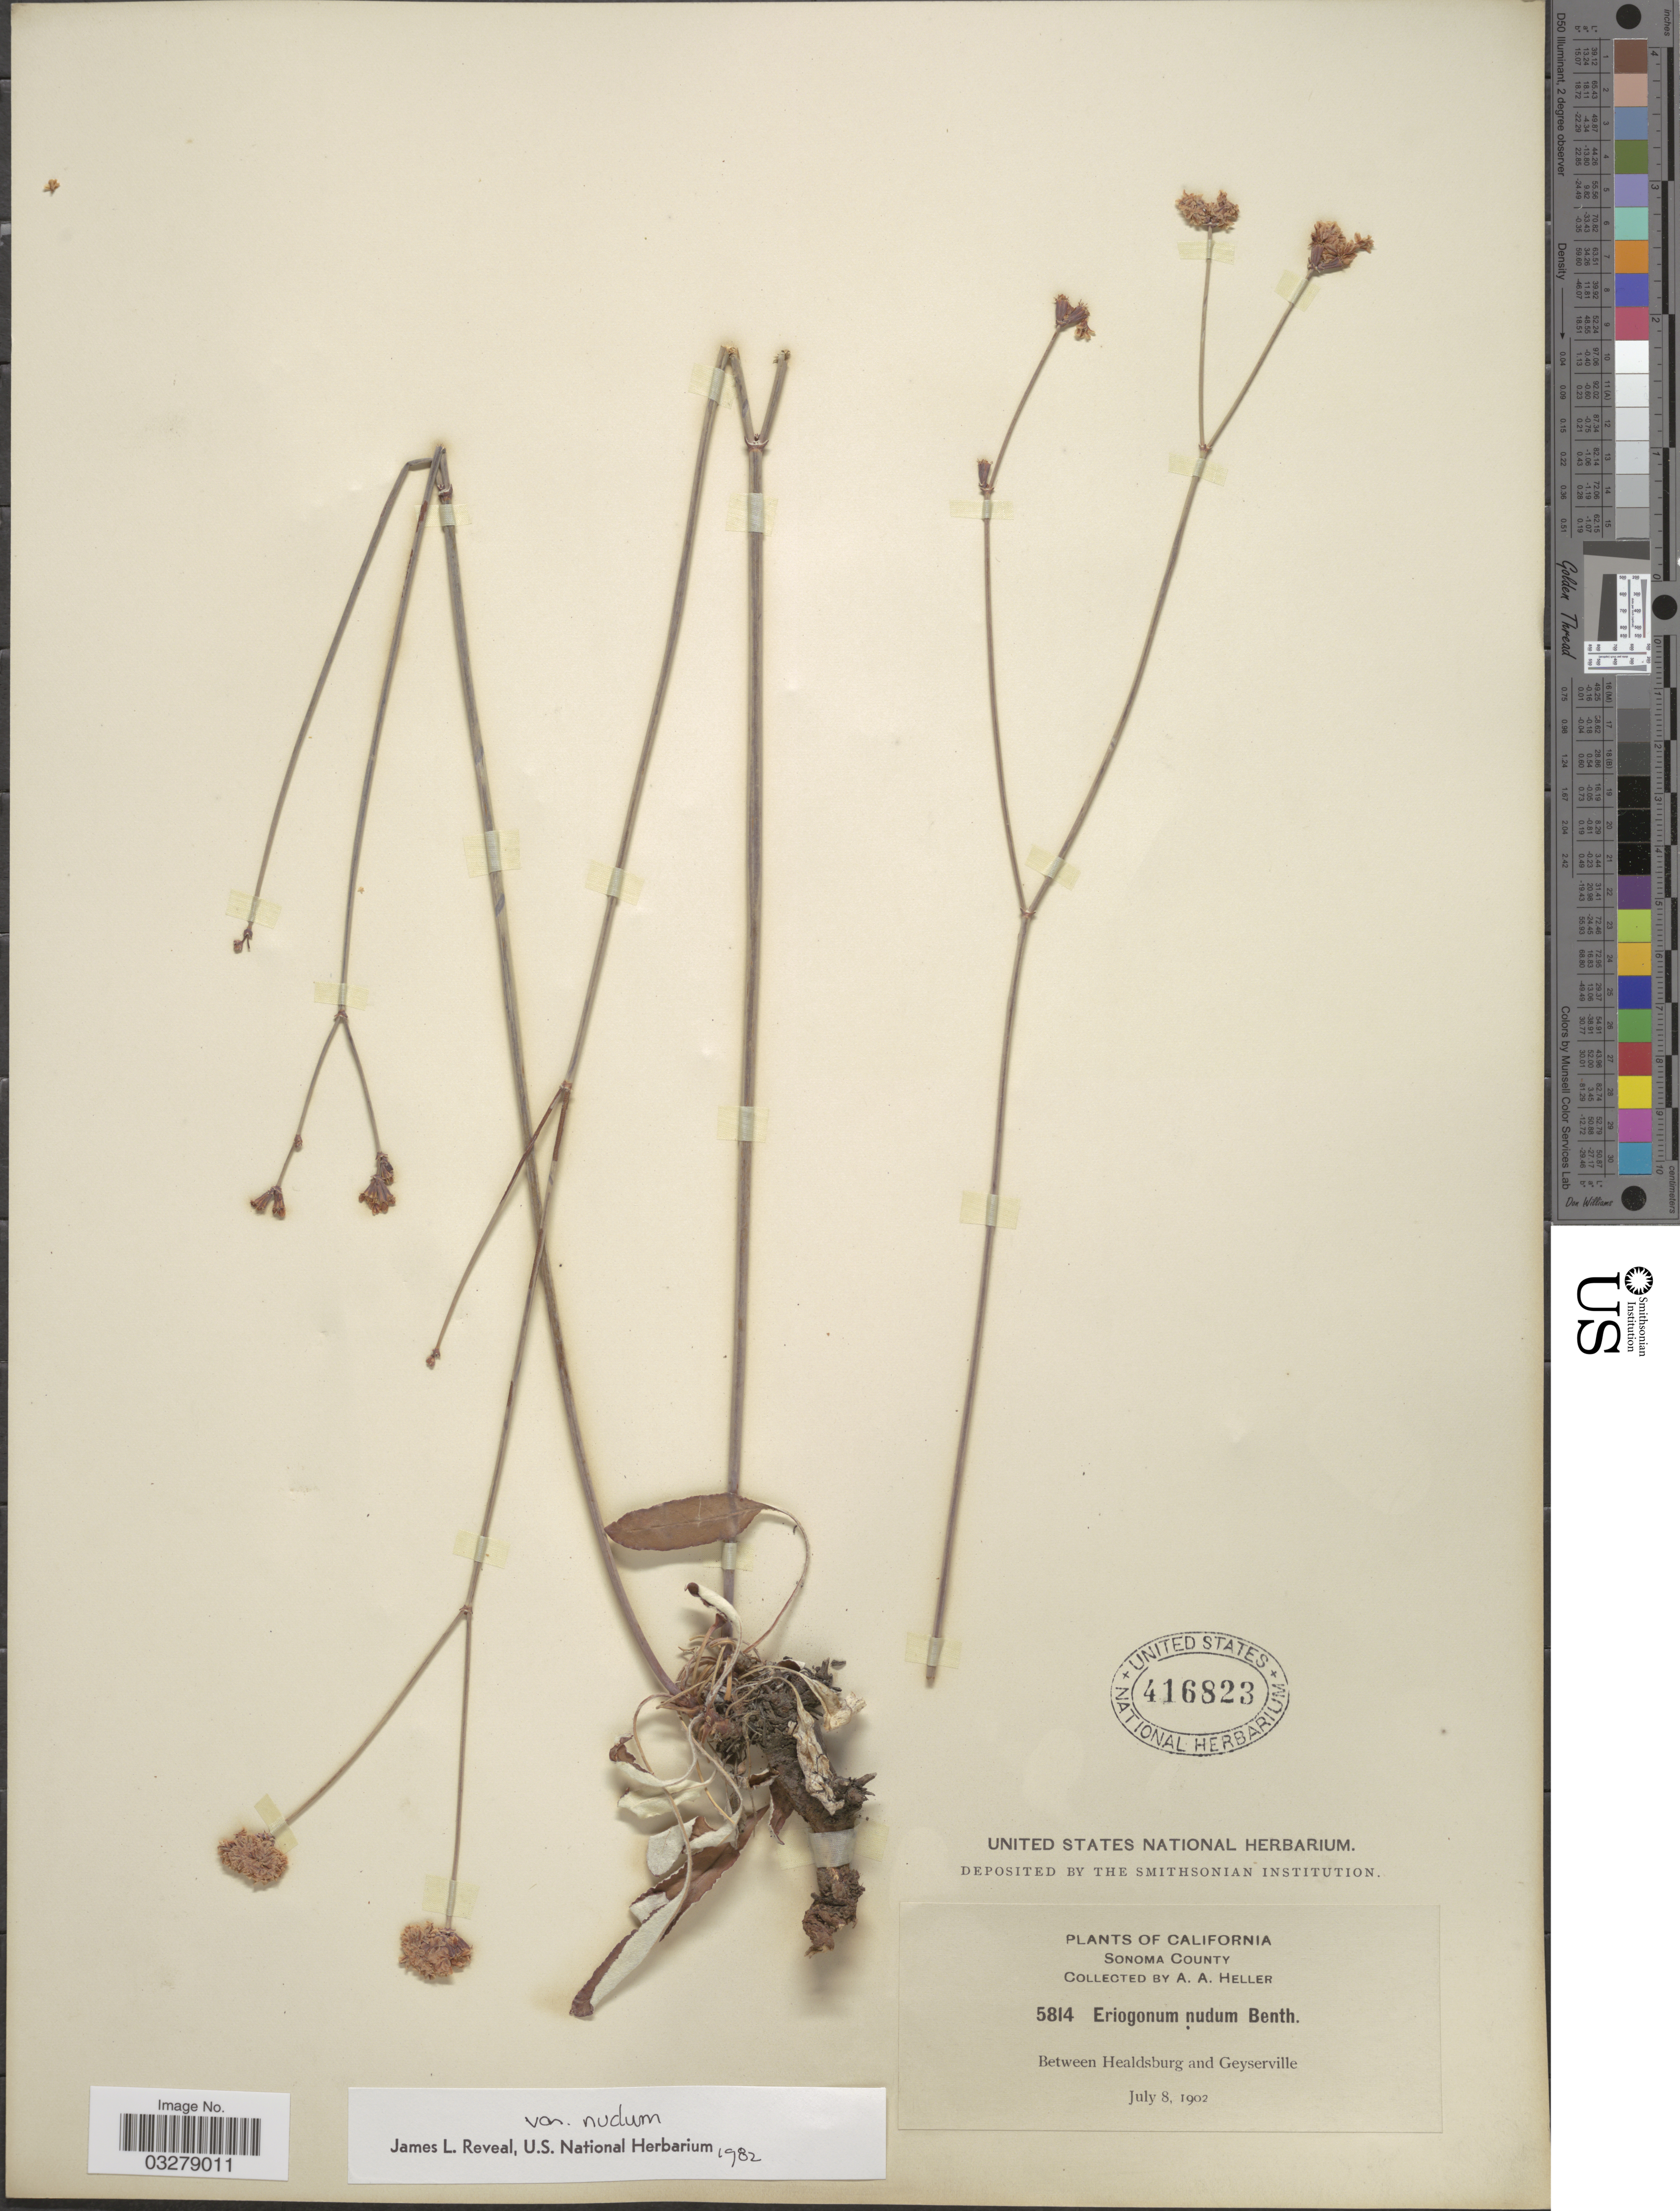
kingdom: Plantae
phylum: Tracheophyta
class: Magnoliopsida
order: Caryophyllales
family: Polygonaceae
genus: Eriogonum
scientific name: Eriogonum nudum var. nudum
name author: Douglas ex Benth.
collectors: A. A. Heller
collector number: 5814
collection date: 1902-07-08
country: United States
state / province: California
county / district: Sonoma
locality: Sonoma County, Between Healdsburg and Geyserville.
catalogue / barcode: US 416823